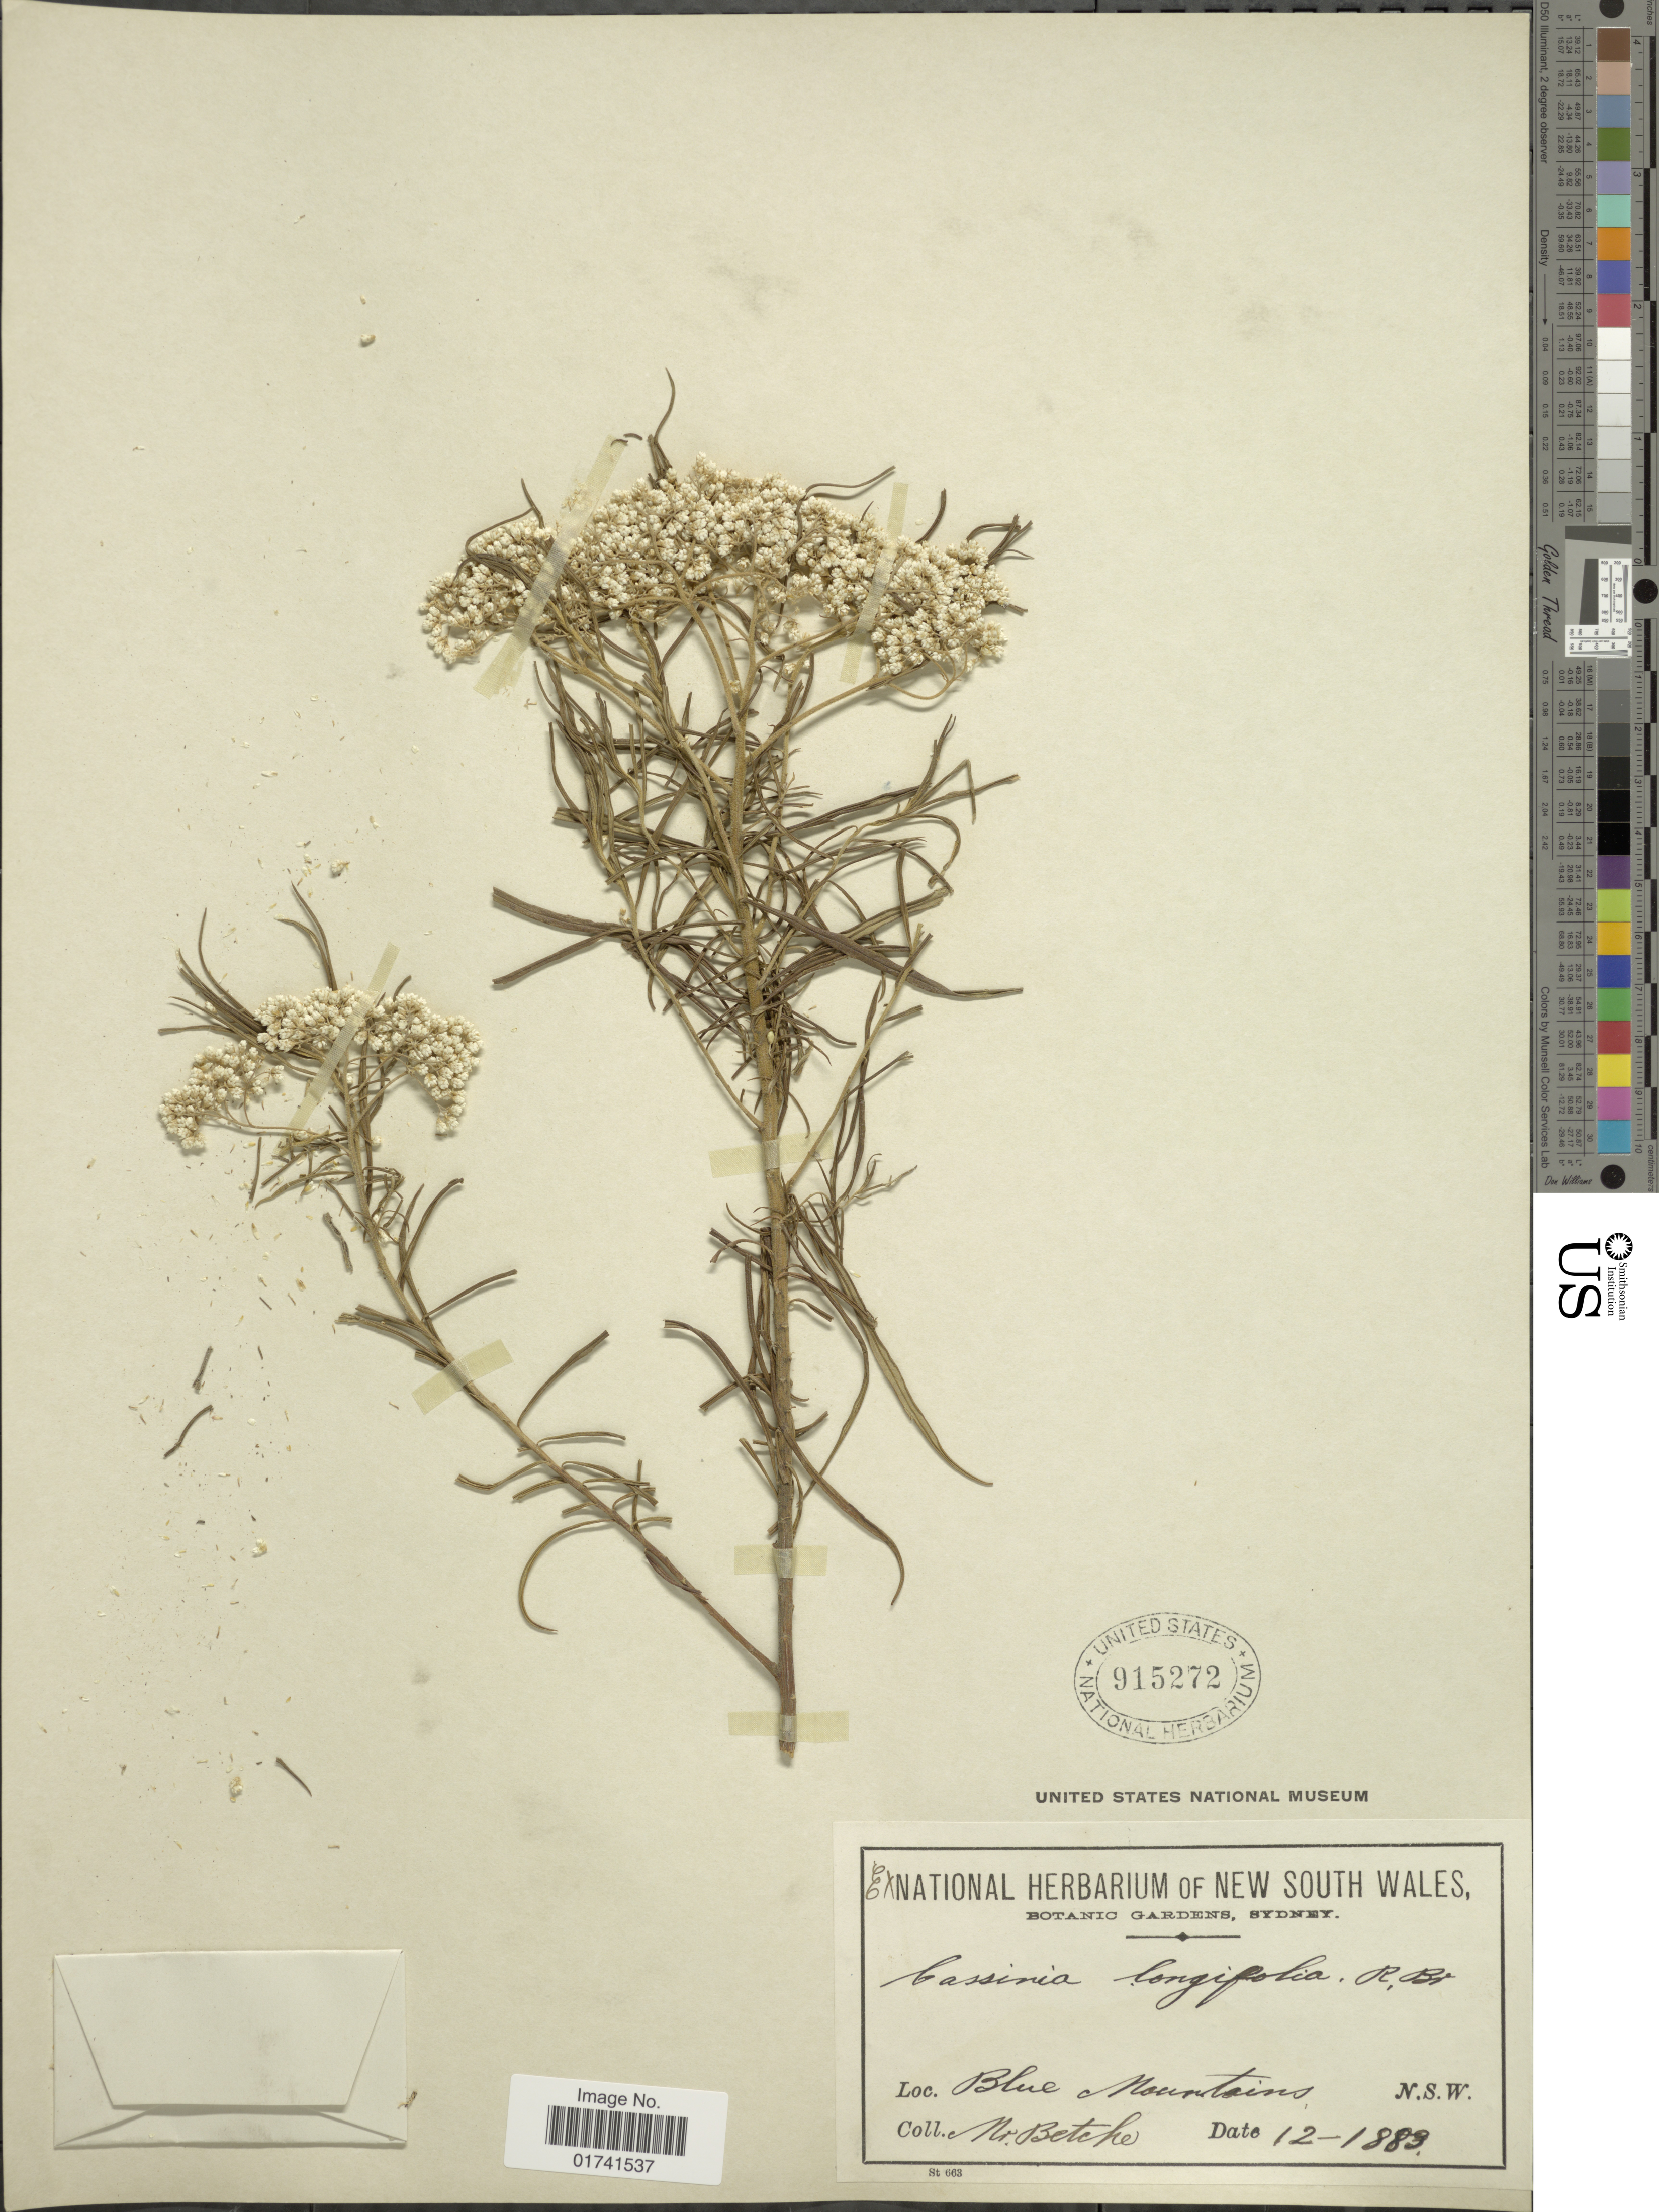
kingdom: Plantae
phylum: Tracheophyta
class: Magnoliopsida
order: Asterales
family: Asteraceae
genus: Cassinia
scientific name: Cassinia longifolia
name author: R. Br.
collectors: Betcke.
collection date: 1883-12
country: Australia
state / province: New South Wales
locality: Blue Mountains.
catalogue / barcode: US 915272